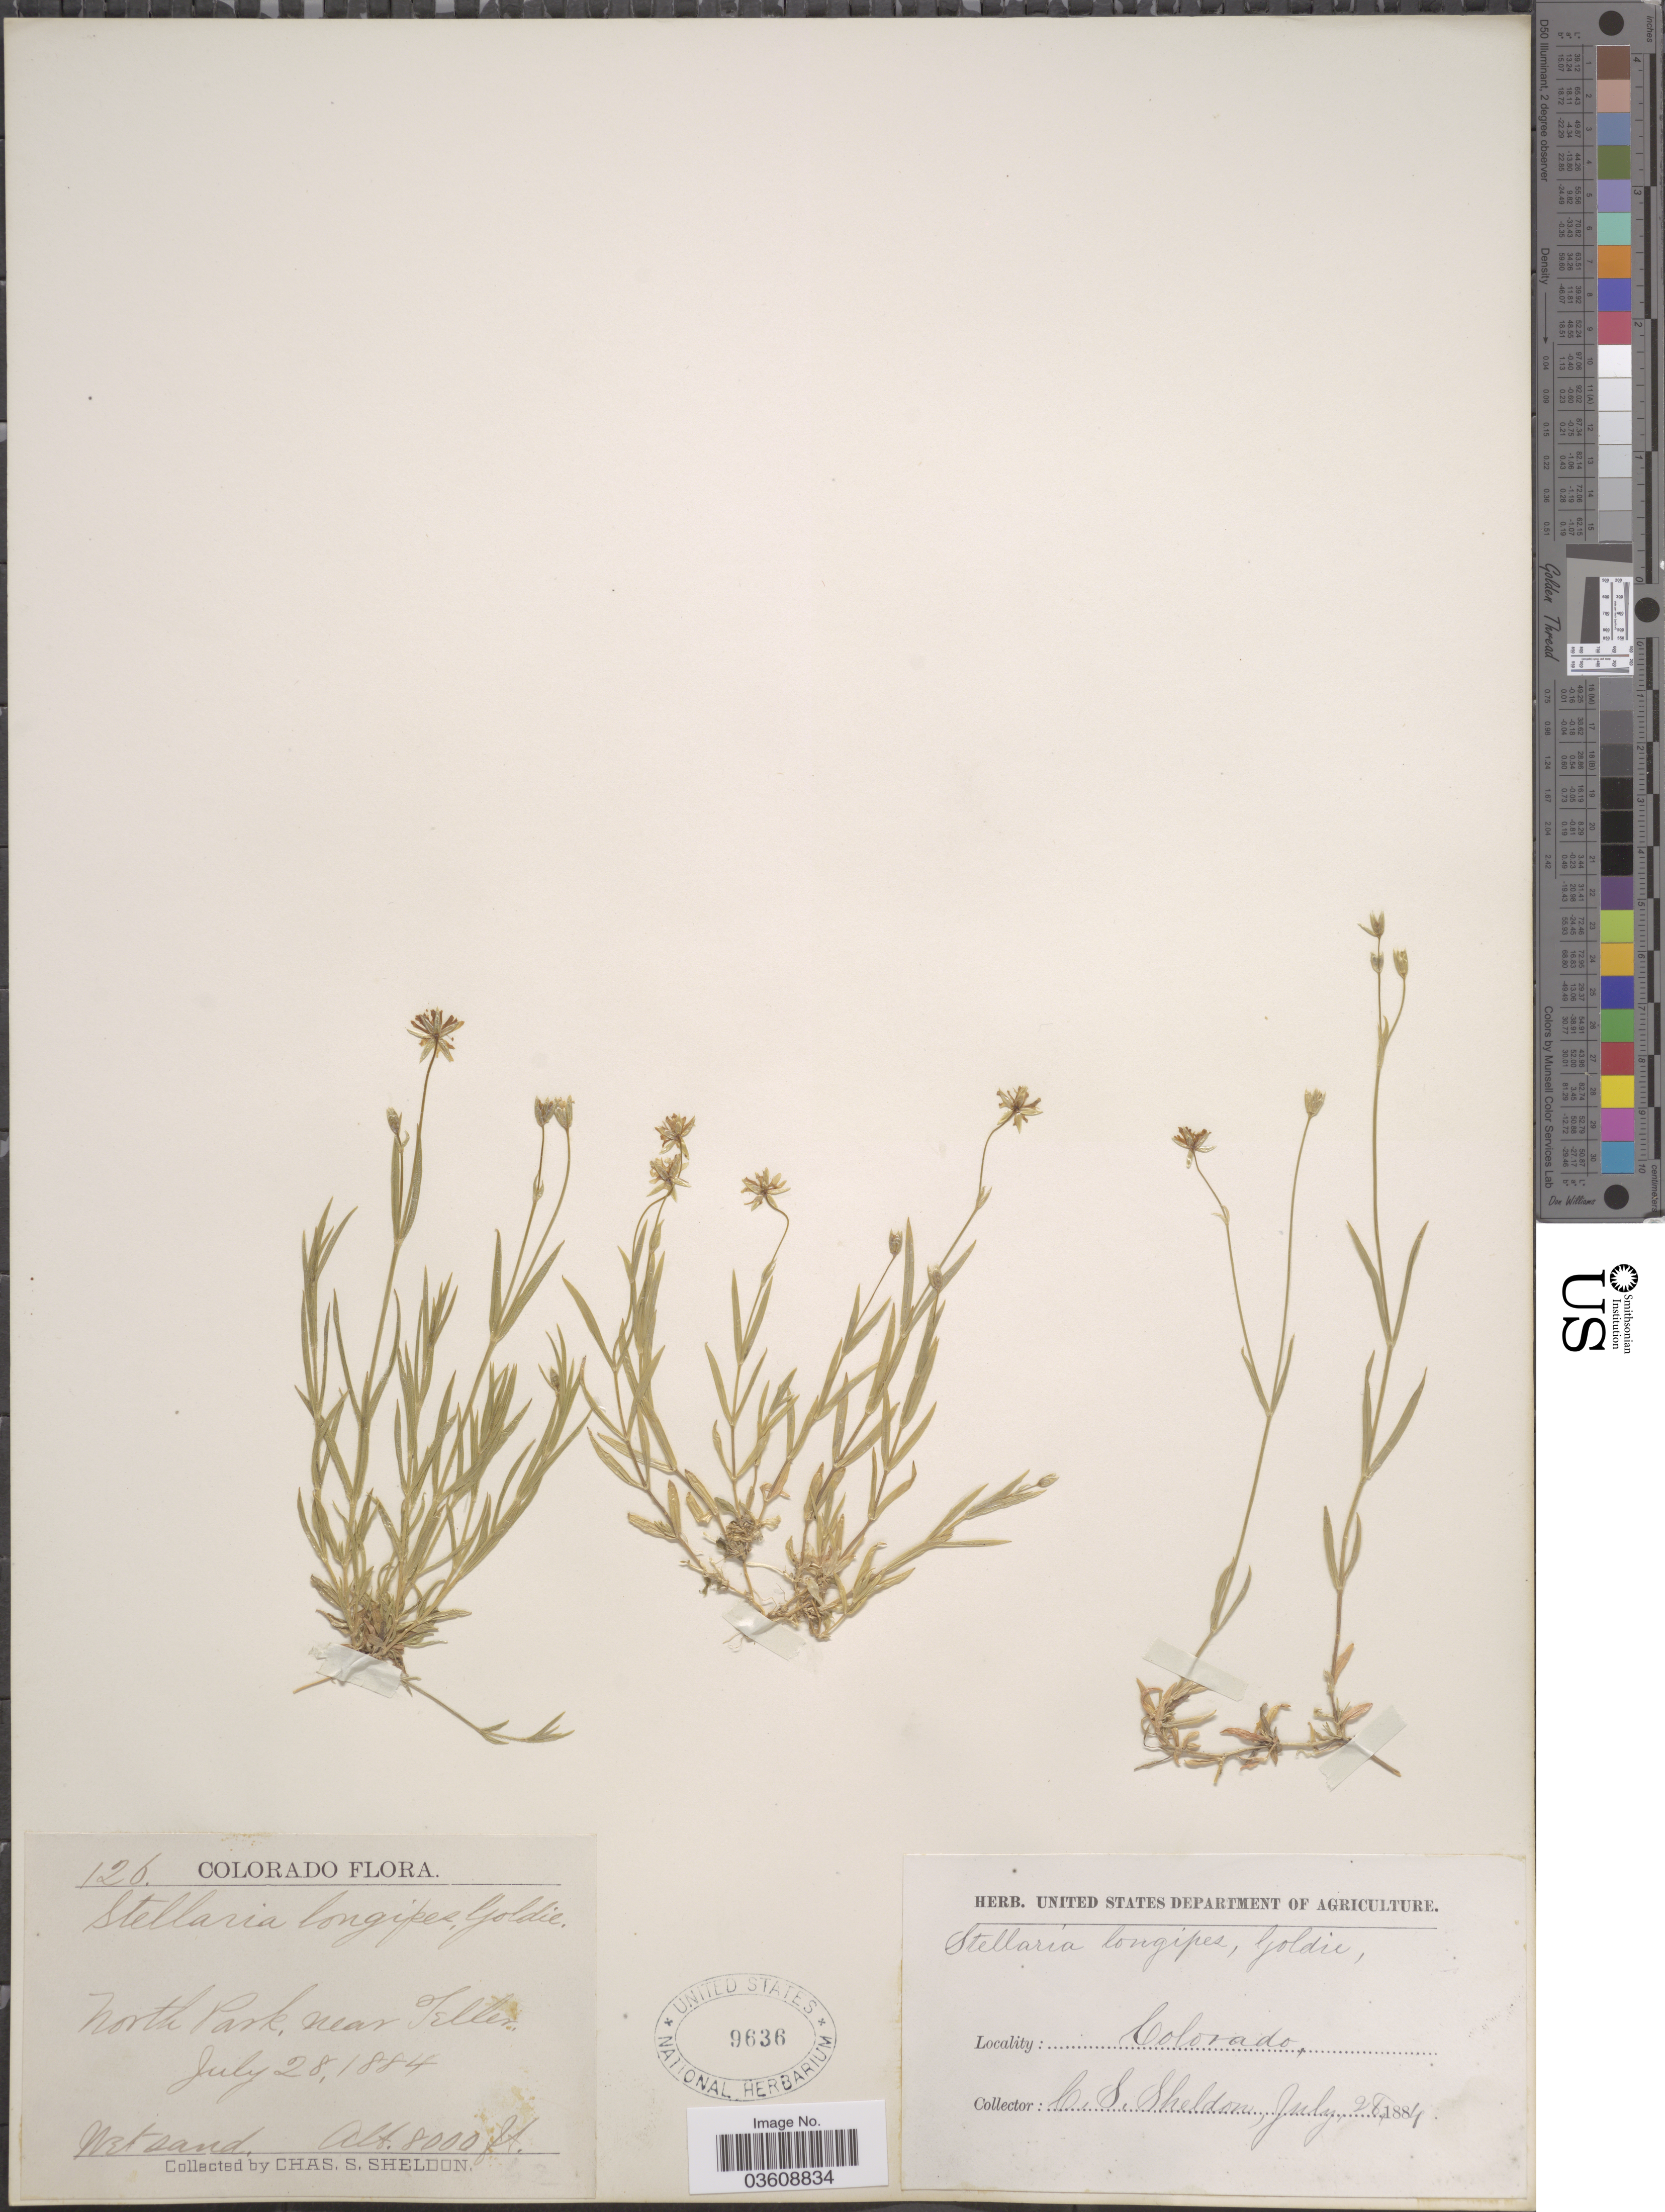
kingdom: Plantae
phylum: Tracheophyta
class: Magnoliopsida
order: Caryophyllales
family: Caryophyllaceae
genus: Stellaria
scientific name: Stellaria longipes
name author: Goldie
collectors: C. S. Sheldon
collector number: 126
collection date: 1884-07-28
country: United States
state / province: Colorado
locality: North Park, near Teller.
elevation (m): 2438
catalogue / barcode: US 9636